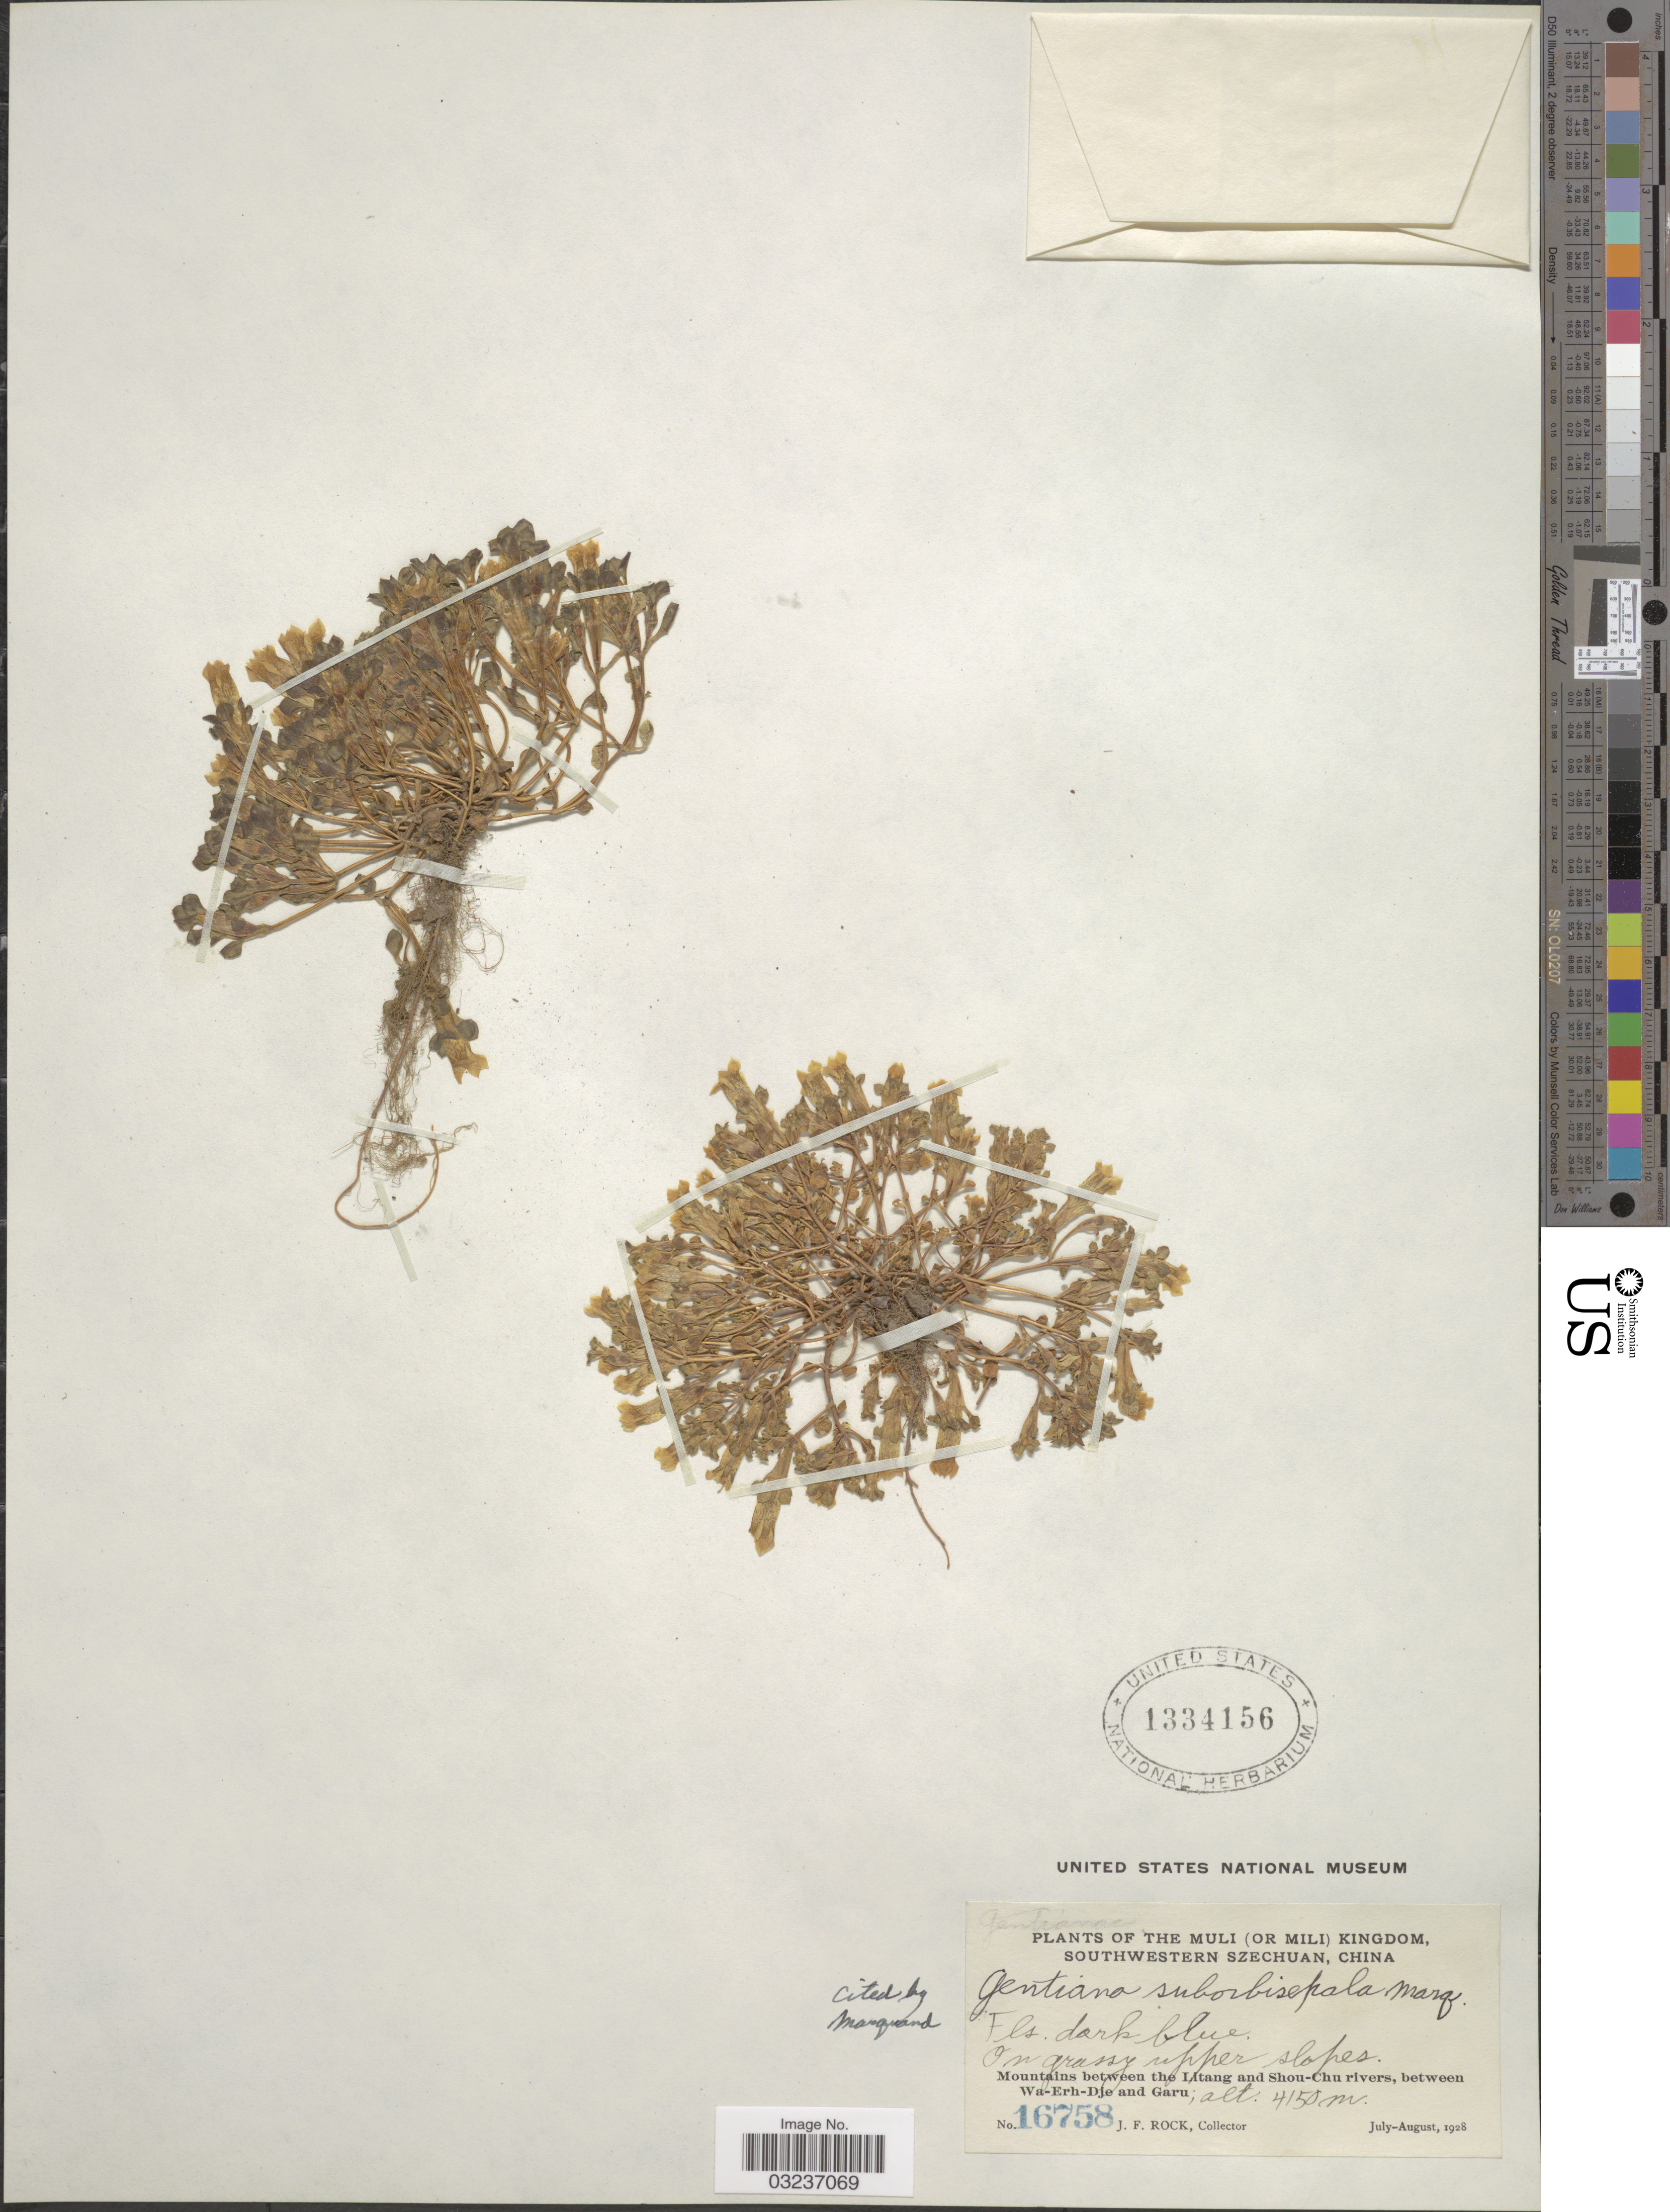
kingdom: Plantae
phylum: Tracheophyta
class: Magnoliopsida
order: Gentianales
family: Gentianaceae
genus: Gentiana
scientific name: Gentiana suborbisepala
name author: C. Marquand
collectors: J. Rock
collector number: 16758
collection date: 1928-07/1928-08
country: China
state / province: Sichuan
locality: The Muli (Or Mili) Kingdom, Southwestern Szechuan, China, Mountains between the Litang and Shou-Chu rivers, between Wa-Erh-Dje and Garu.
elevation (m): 4150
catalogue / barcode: US 1334156